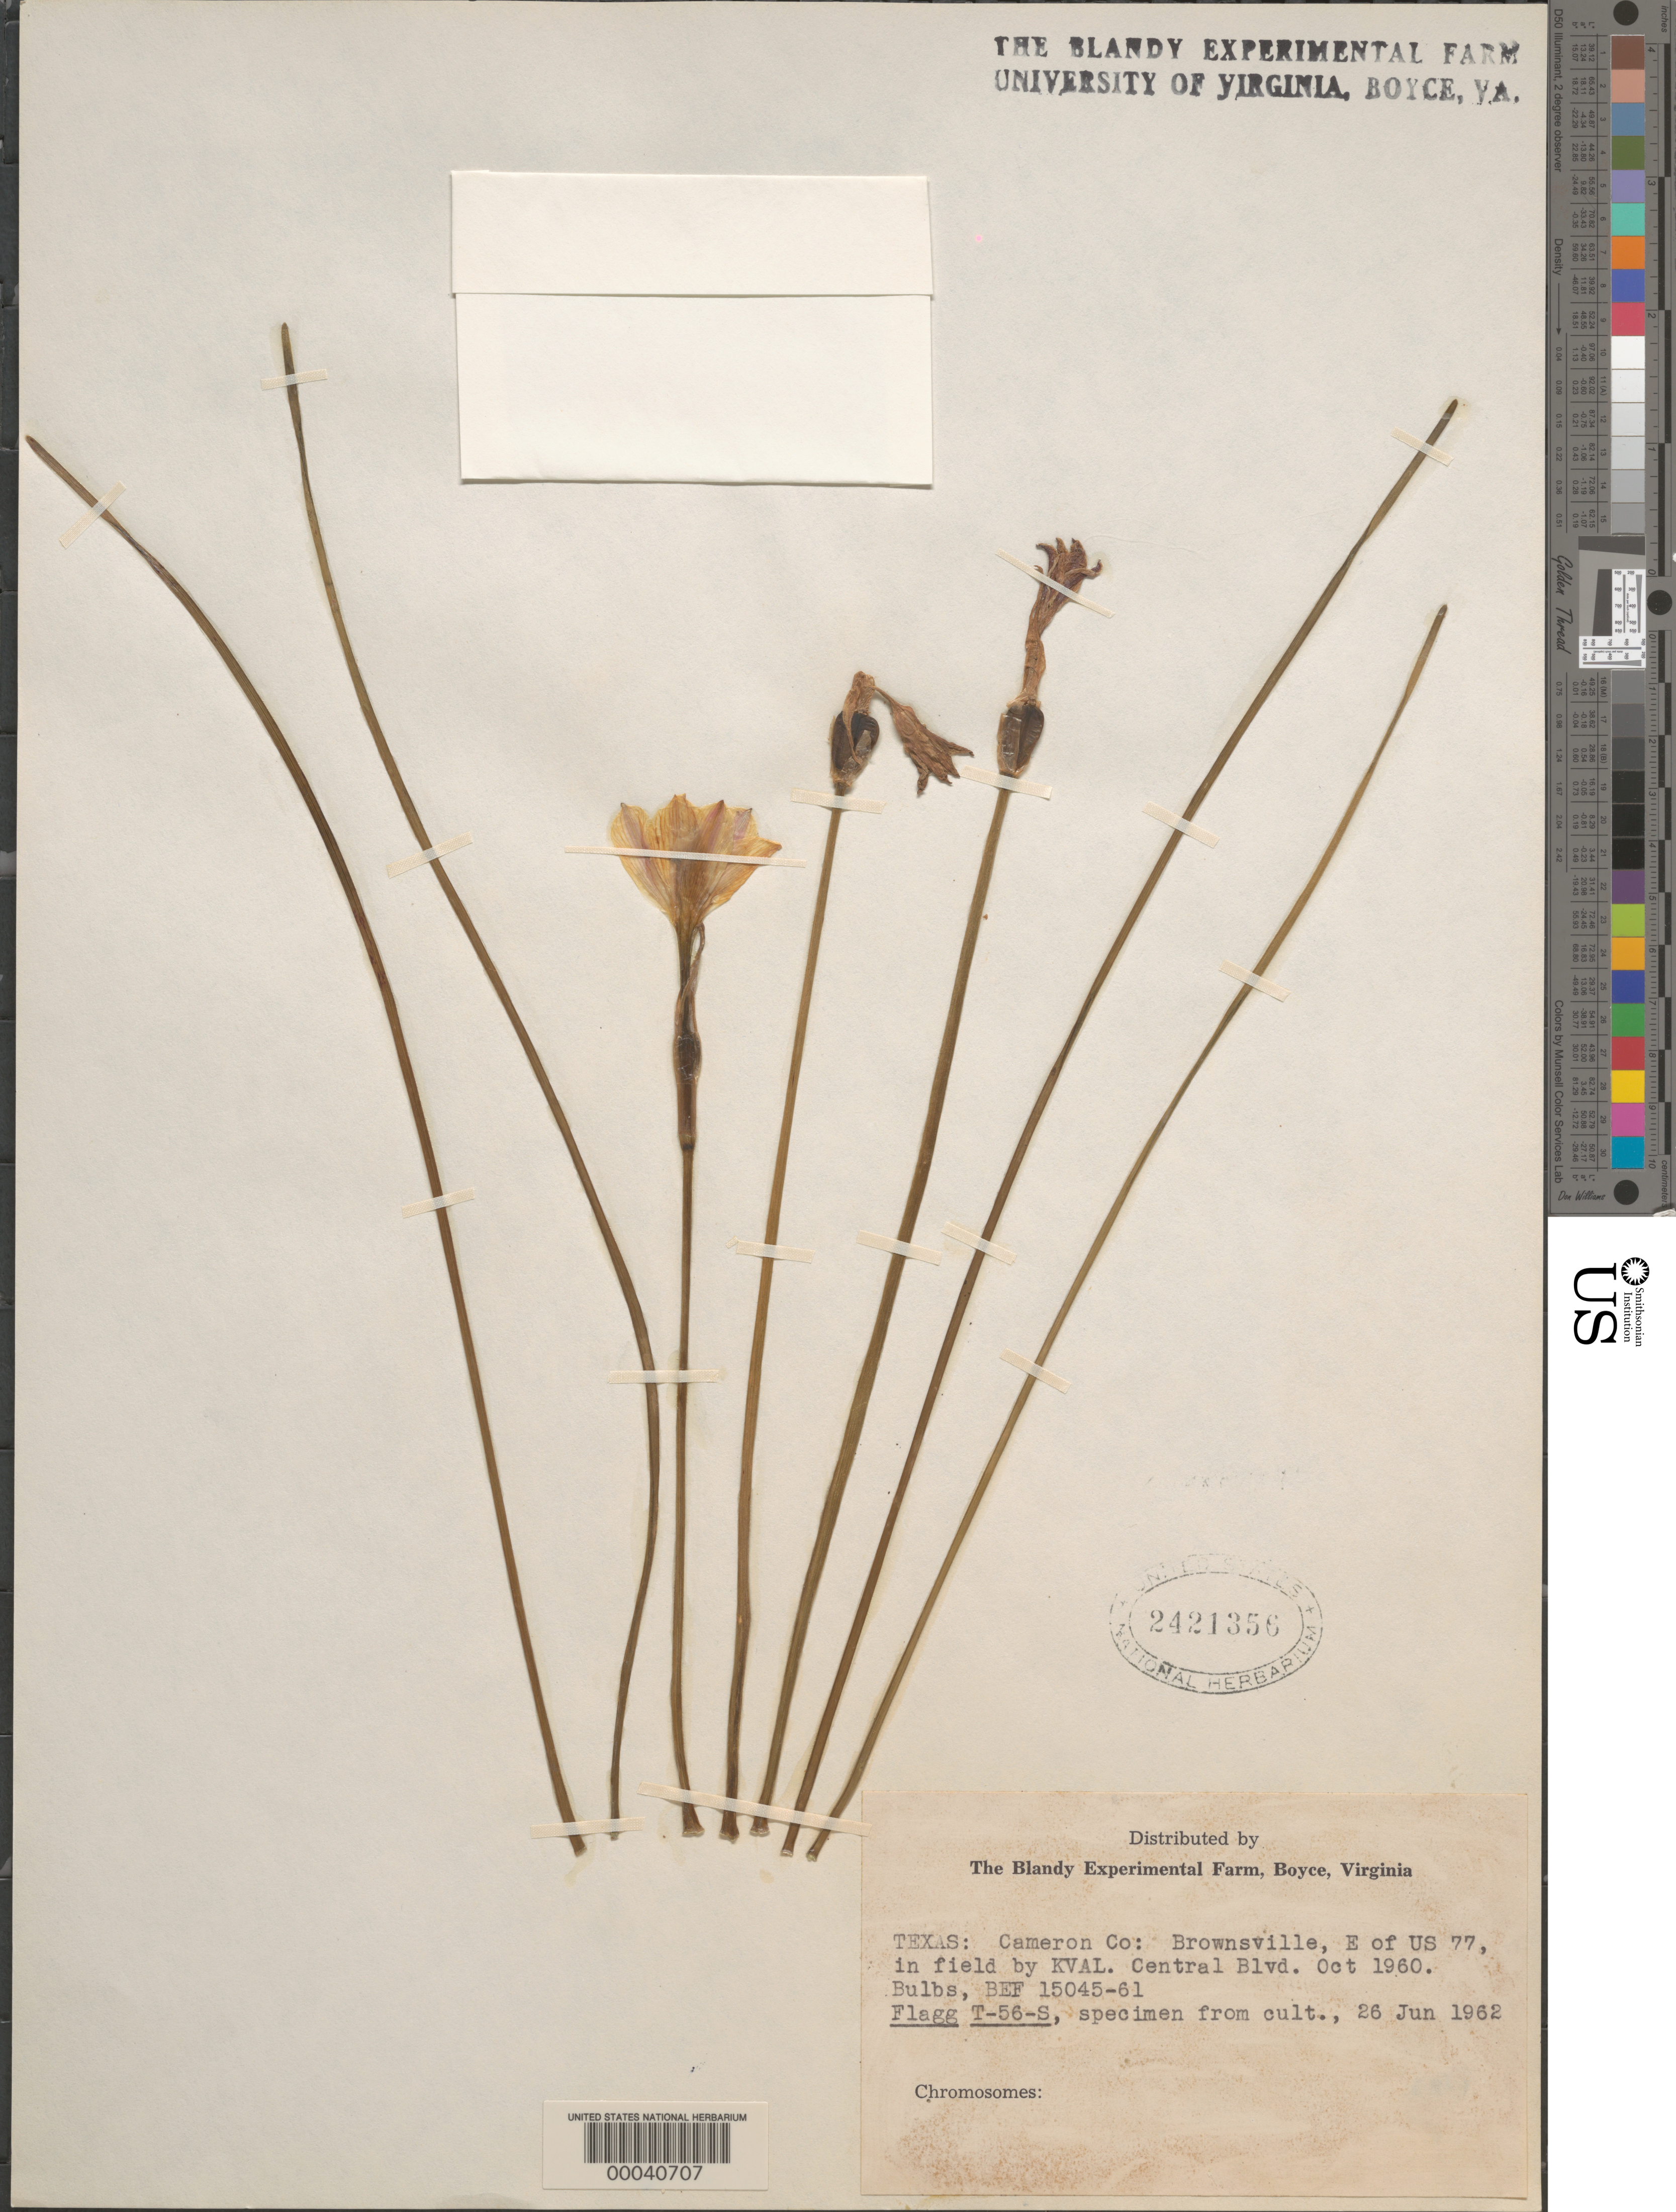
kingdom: Plantae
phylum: Tracheophyta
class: Liliopsida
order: Asparagales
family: Amaryllidaceae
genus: Zephyranthes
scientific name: Zephyranthes sp.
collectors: R. O. Flagg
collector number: T-56-s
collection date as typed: Oct 1960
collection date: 1960-10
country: United States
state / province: Texas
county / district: Cameron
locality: Brownsville, e of u.s. 77, by radio station kval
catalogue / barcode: US 2421356